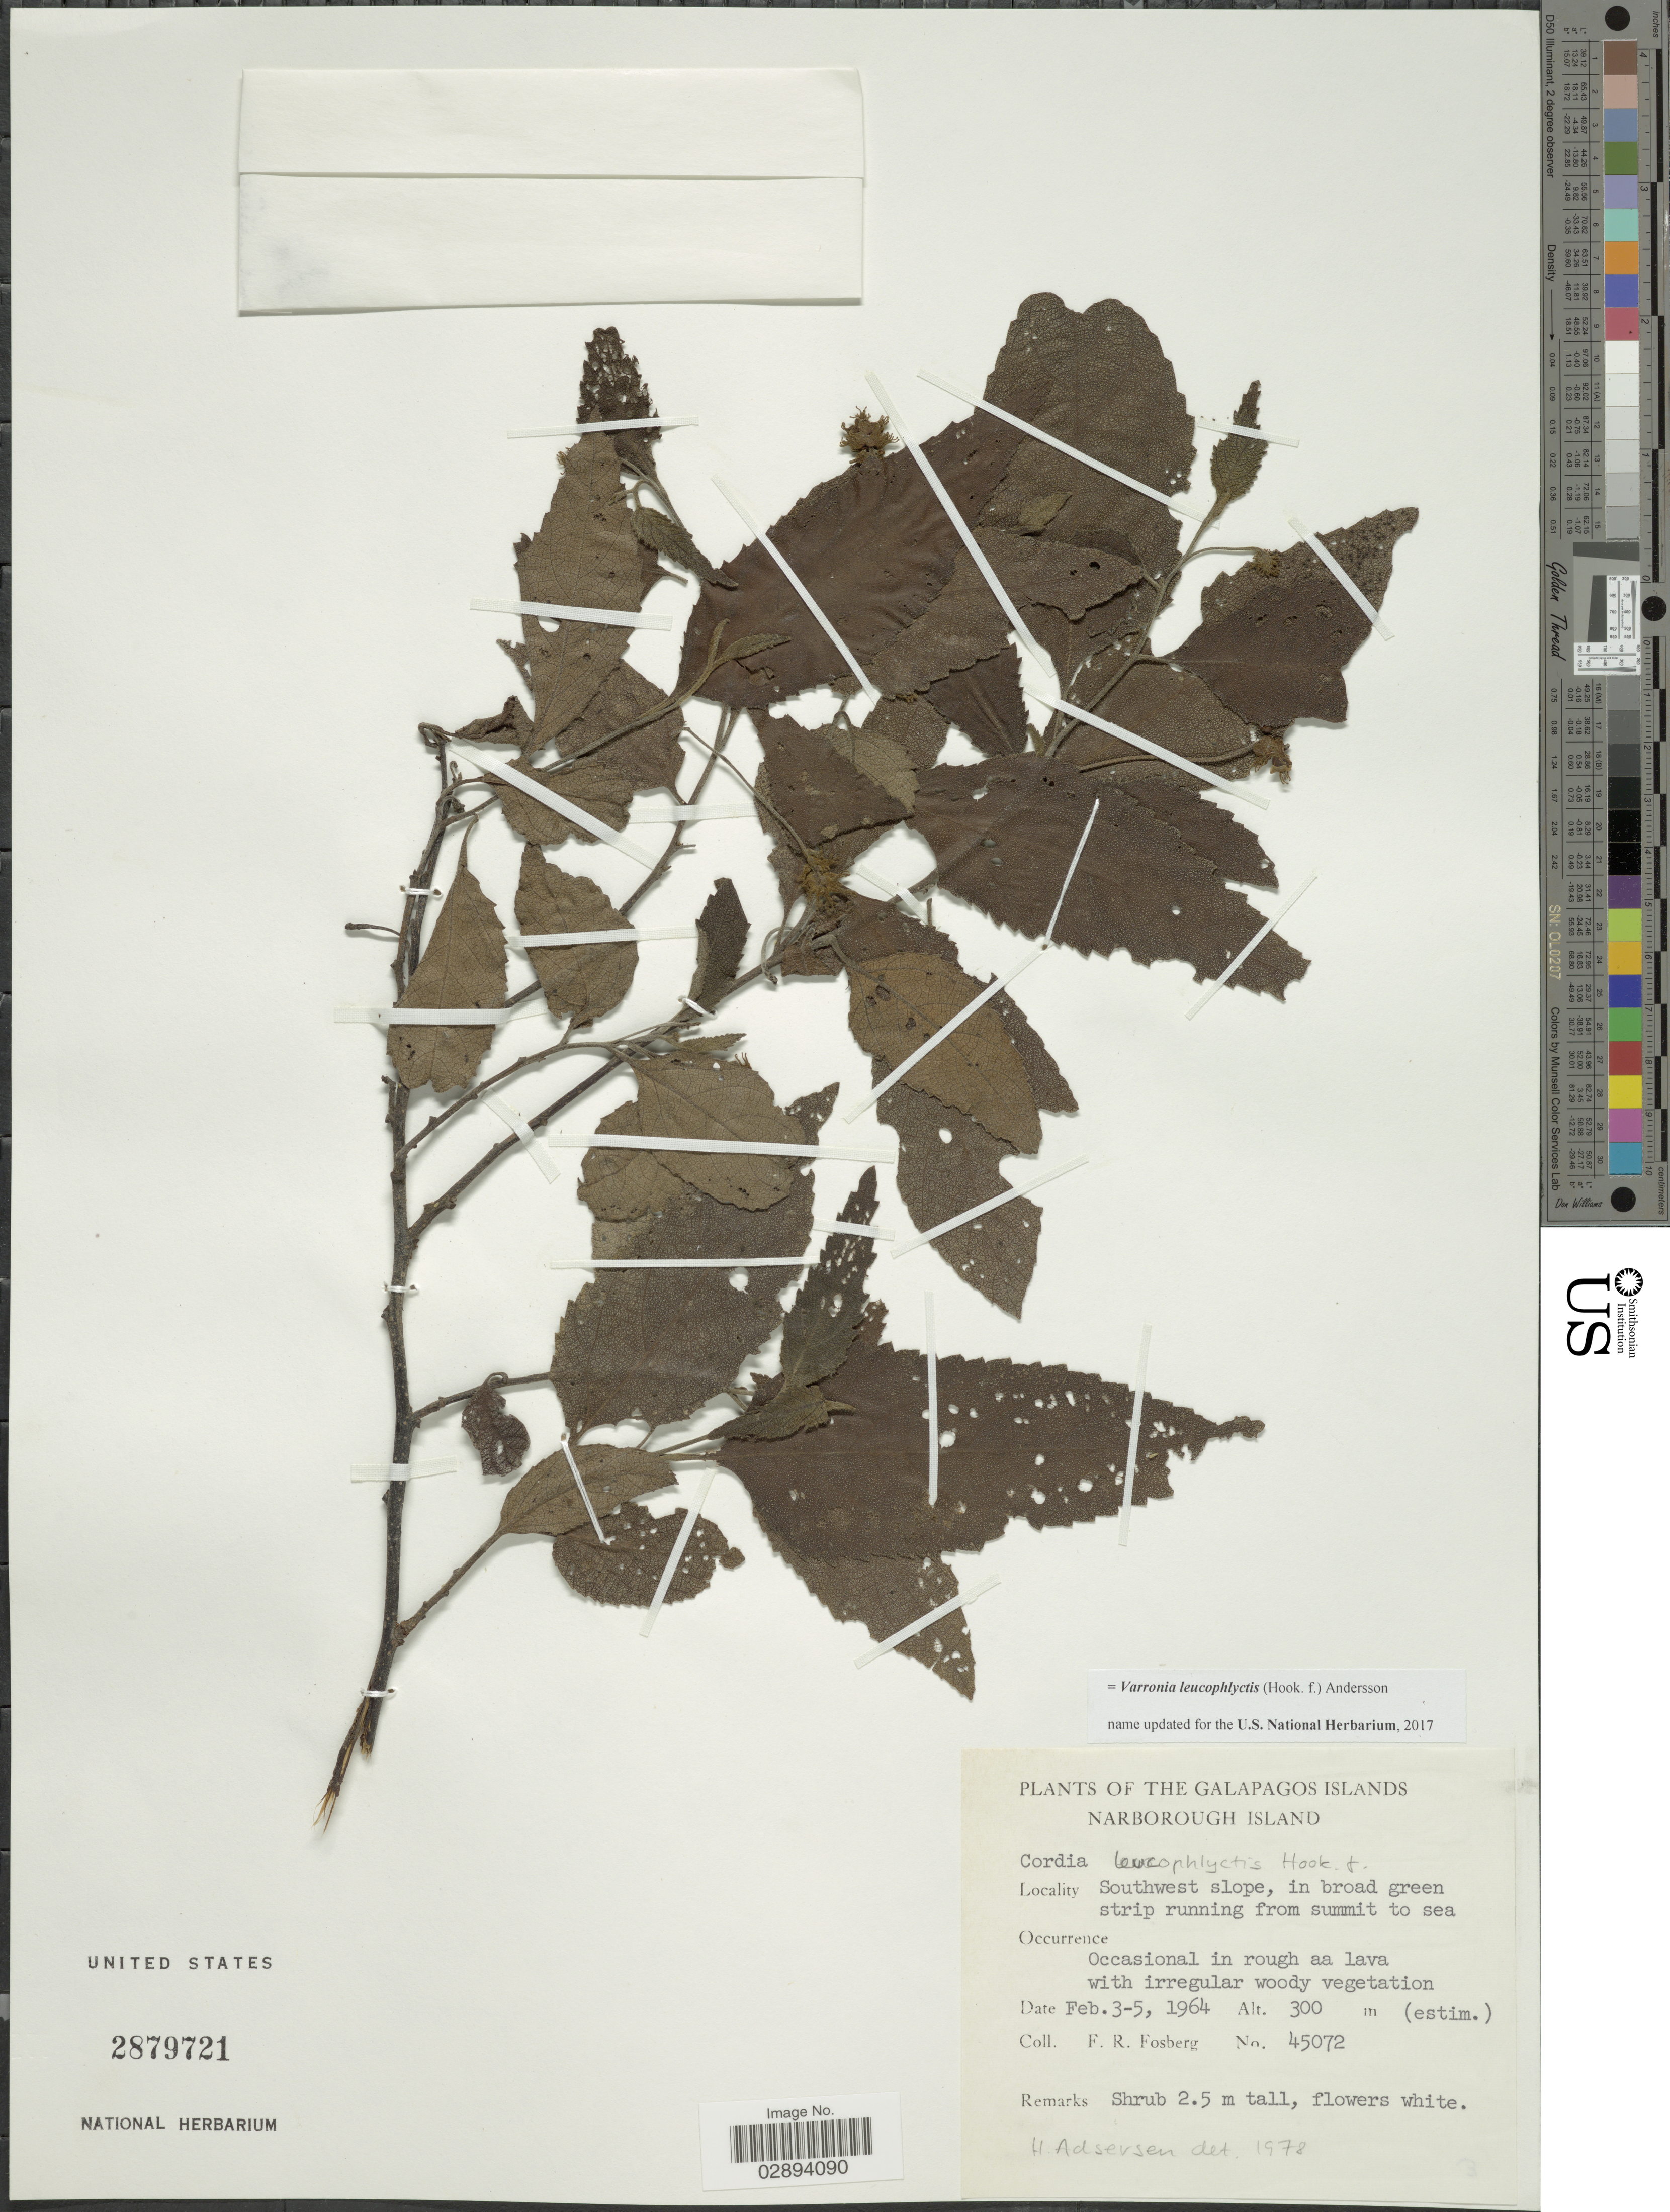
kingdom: Plantae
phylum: Tracheophyta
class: Magnoliopsida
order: Boraginales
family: Cordiaceae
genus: Varronia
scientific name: Varronia leucophyctis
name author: (Hook. f.) Andersson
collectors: F. R. Fosberg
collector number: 45072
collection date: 1964-02-03/1964-02-05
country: Ecuador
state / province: Colón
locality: Galapagos Islands, Narborough Island, Southwest slope, in broad green strip running from summit to sea.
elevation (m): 300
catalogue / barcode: US 2879721